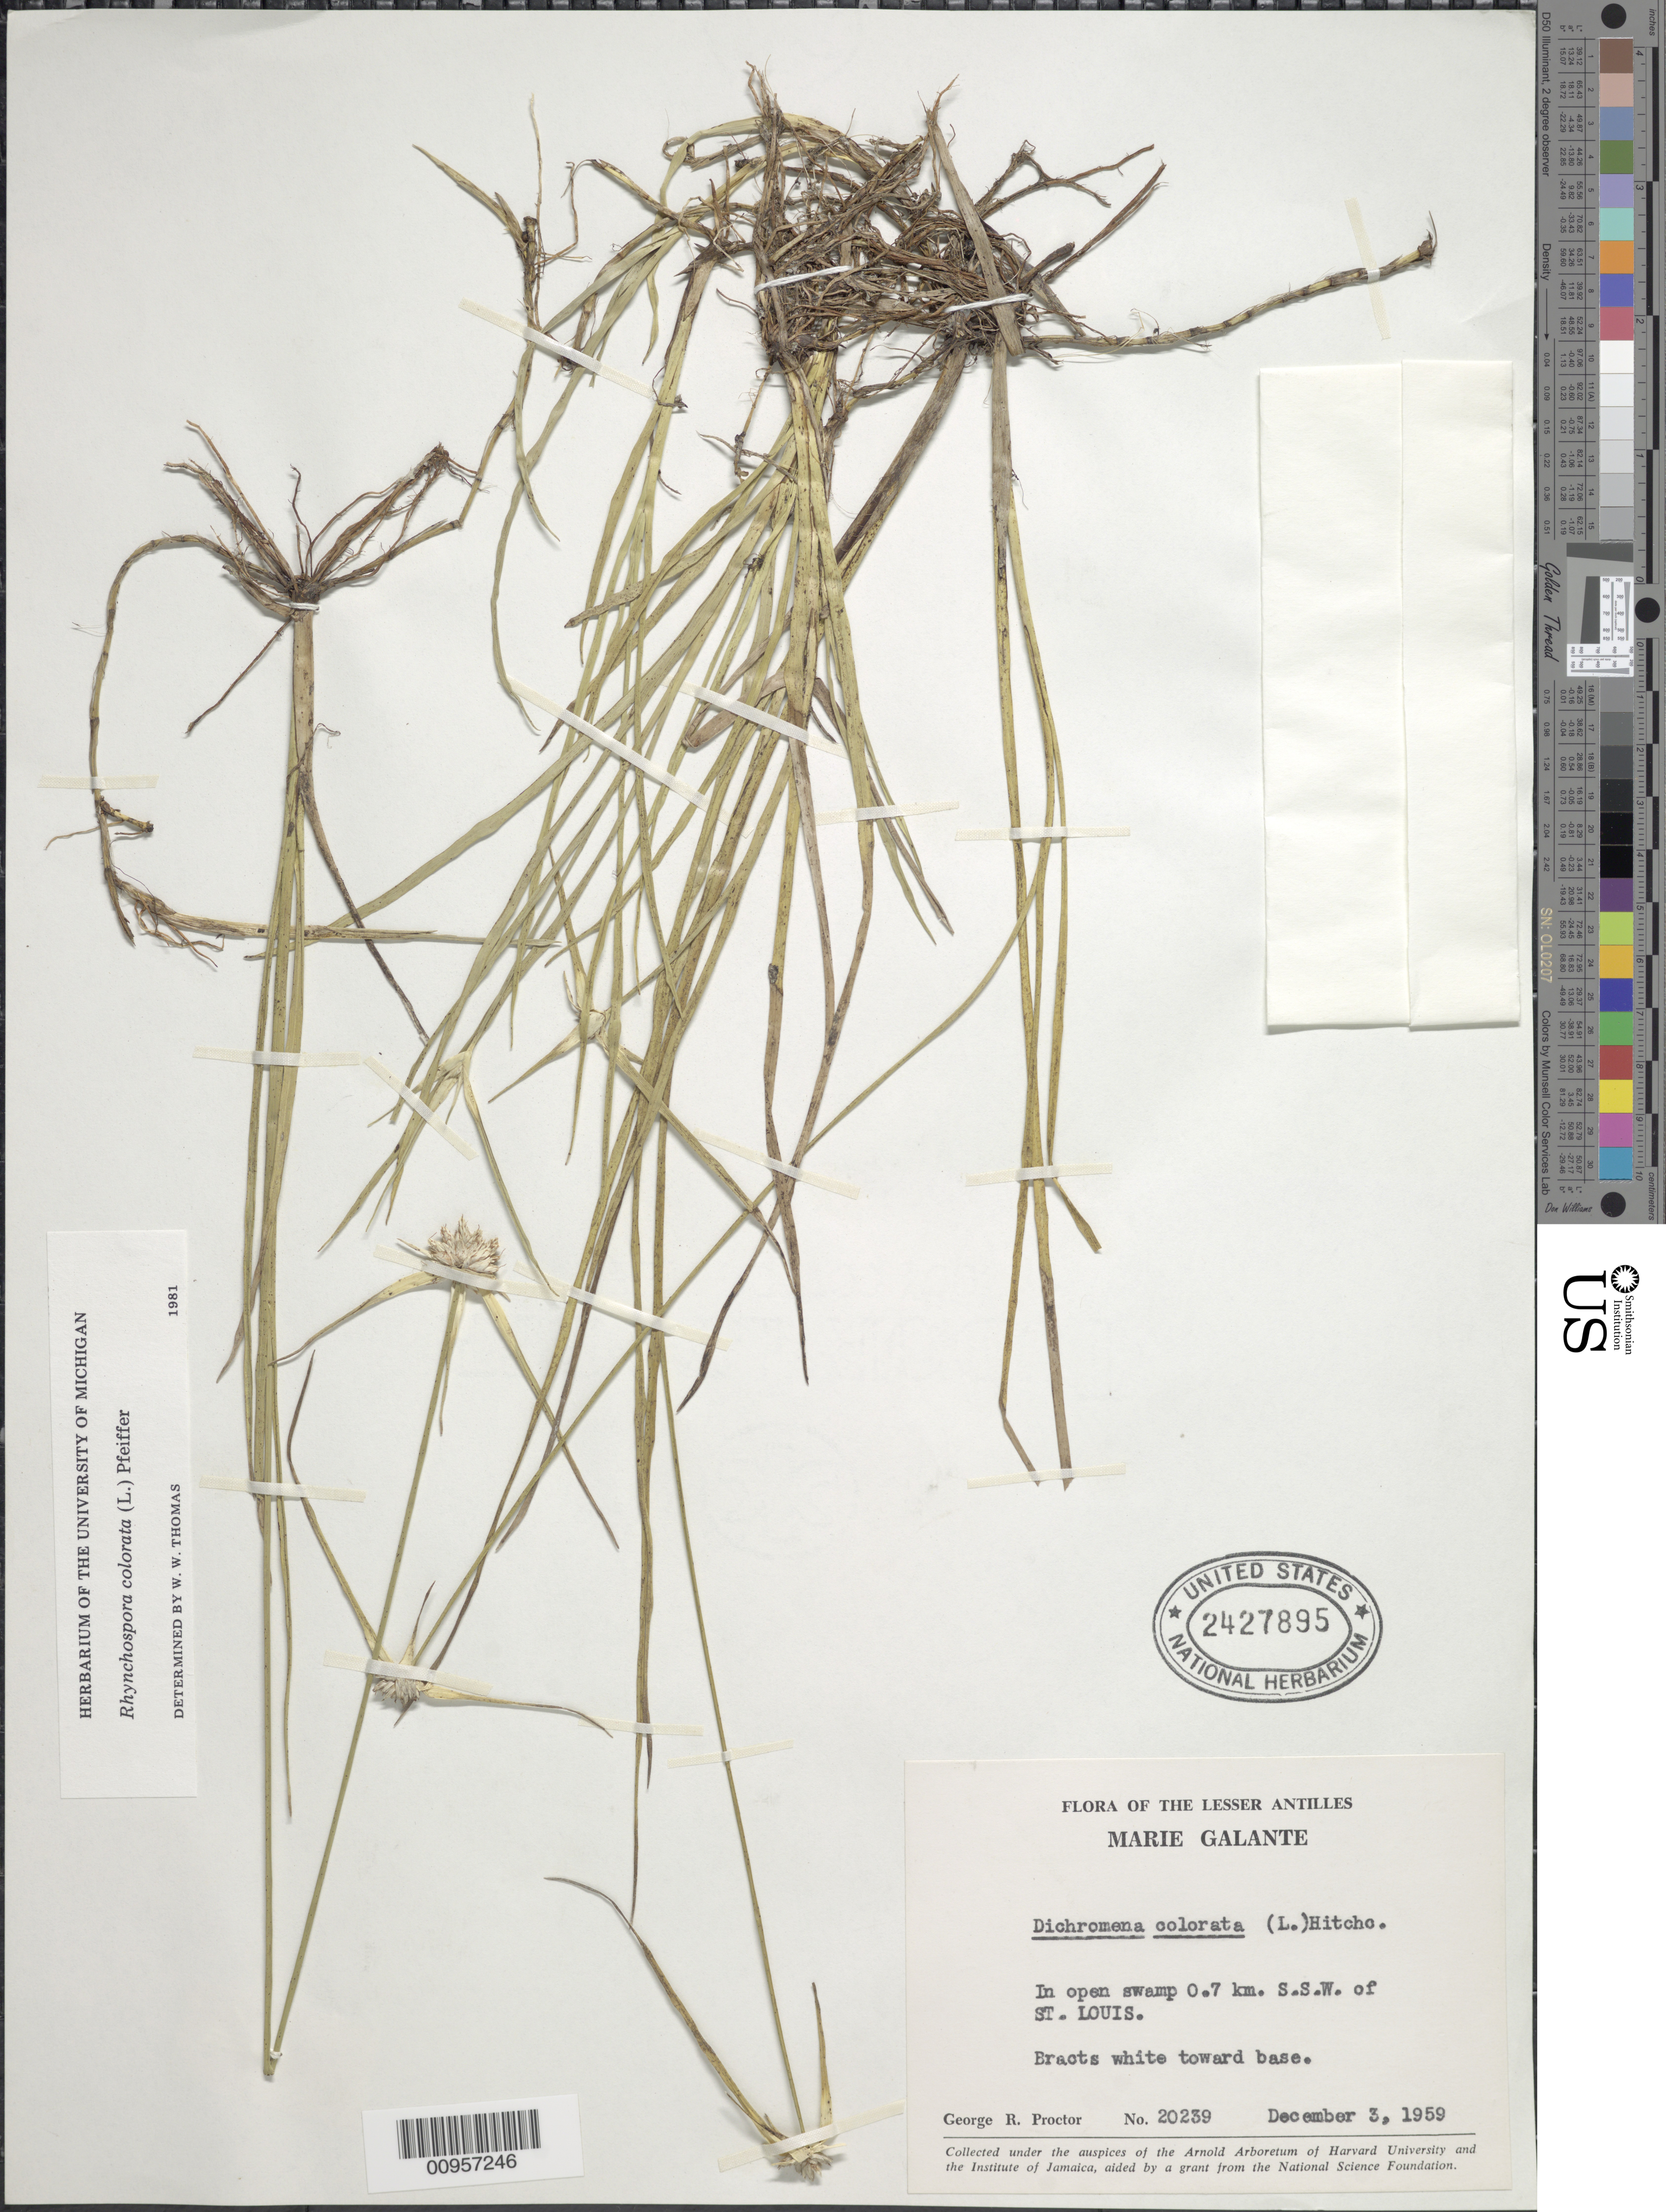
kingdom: Plantae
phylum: Tracheophyta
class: Liliopsida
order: Poales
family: Cyperaceae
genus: Rhynchospora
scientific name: Rhynchospora colorata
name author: (L.) H. Pfeiff.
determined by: Thomas, W. W., (NY), New York Botanical Garden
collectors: G. R. Proctor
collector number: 20239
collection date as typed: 03 Dec 1959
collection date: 1959-12-03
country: Guadeloupe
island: Marie Galante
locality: In open swamp 0.7 SSW of St. Louis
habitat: In open swamp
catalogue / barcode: US 2427895